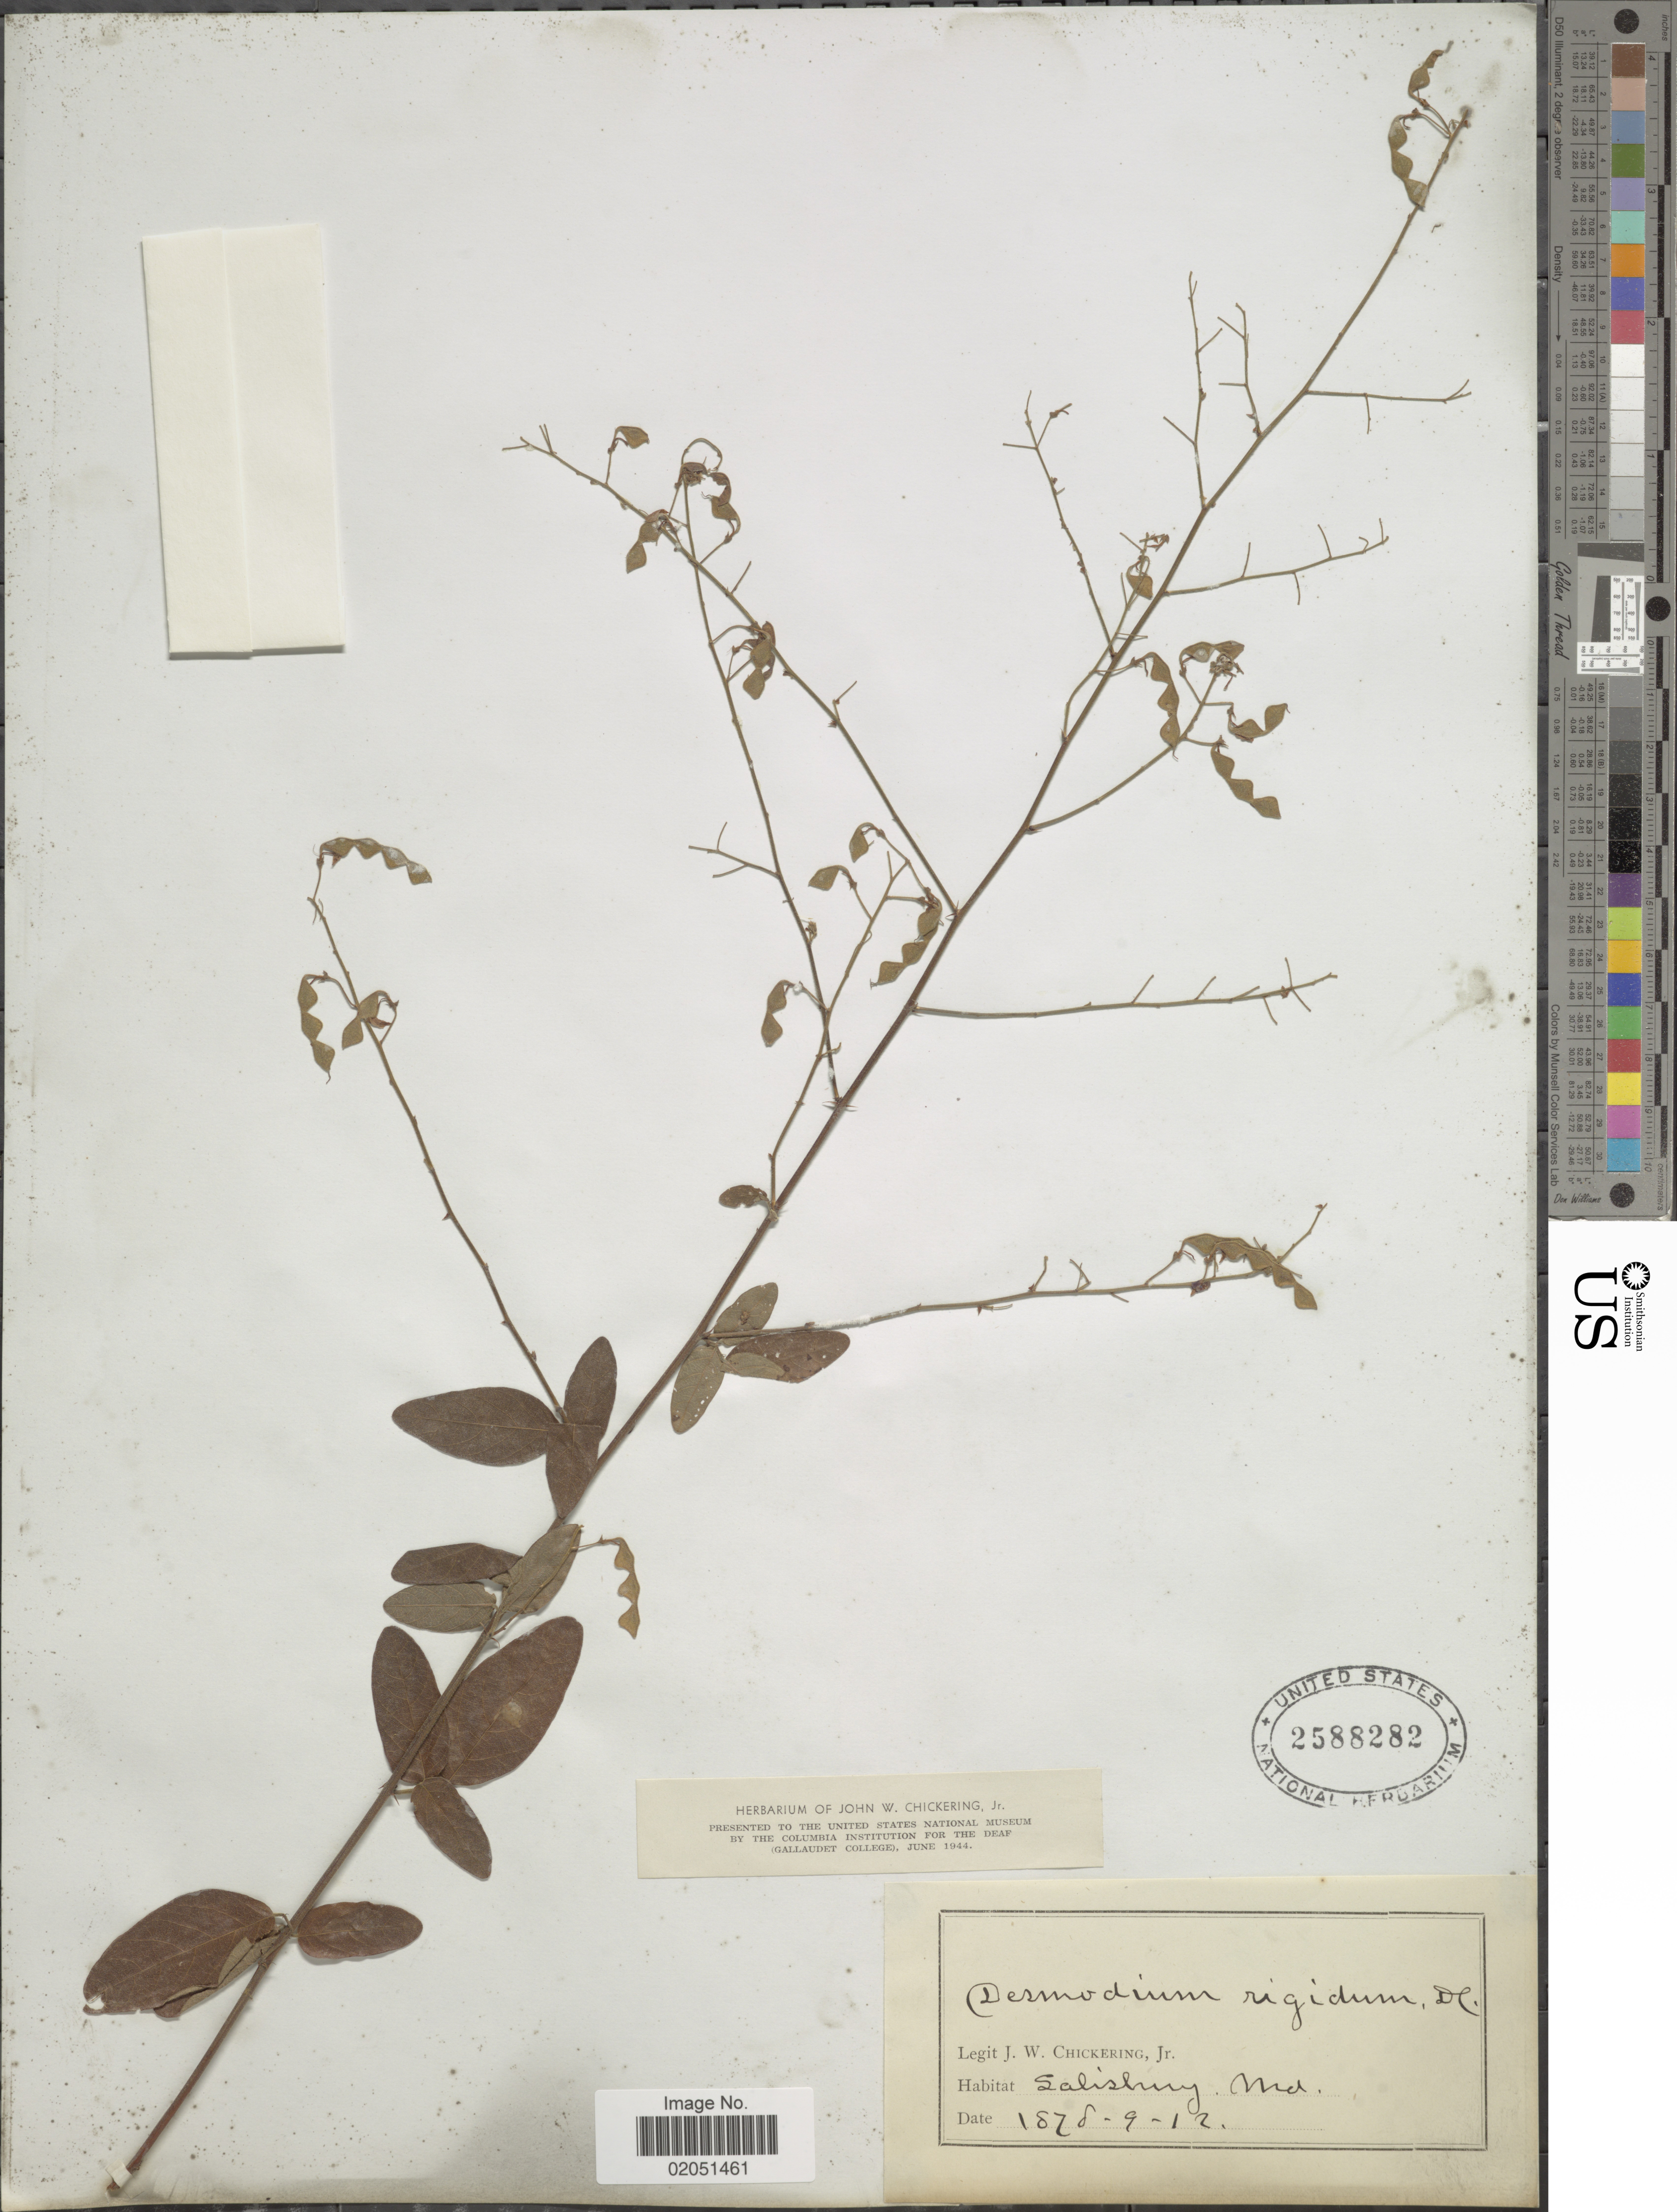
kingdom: Plantae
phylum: Tracheophyta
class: Magnoliopsida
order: Fabales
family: Fabaceae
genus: Desmodium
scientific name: Desmodium rigidum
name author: (Elliott) DC.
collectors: J. W. Chickering Jr.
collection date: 1878-09-12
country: United States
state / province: Maryland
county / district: Wicomico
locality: Salisbury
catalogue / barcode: US 2588282